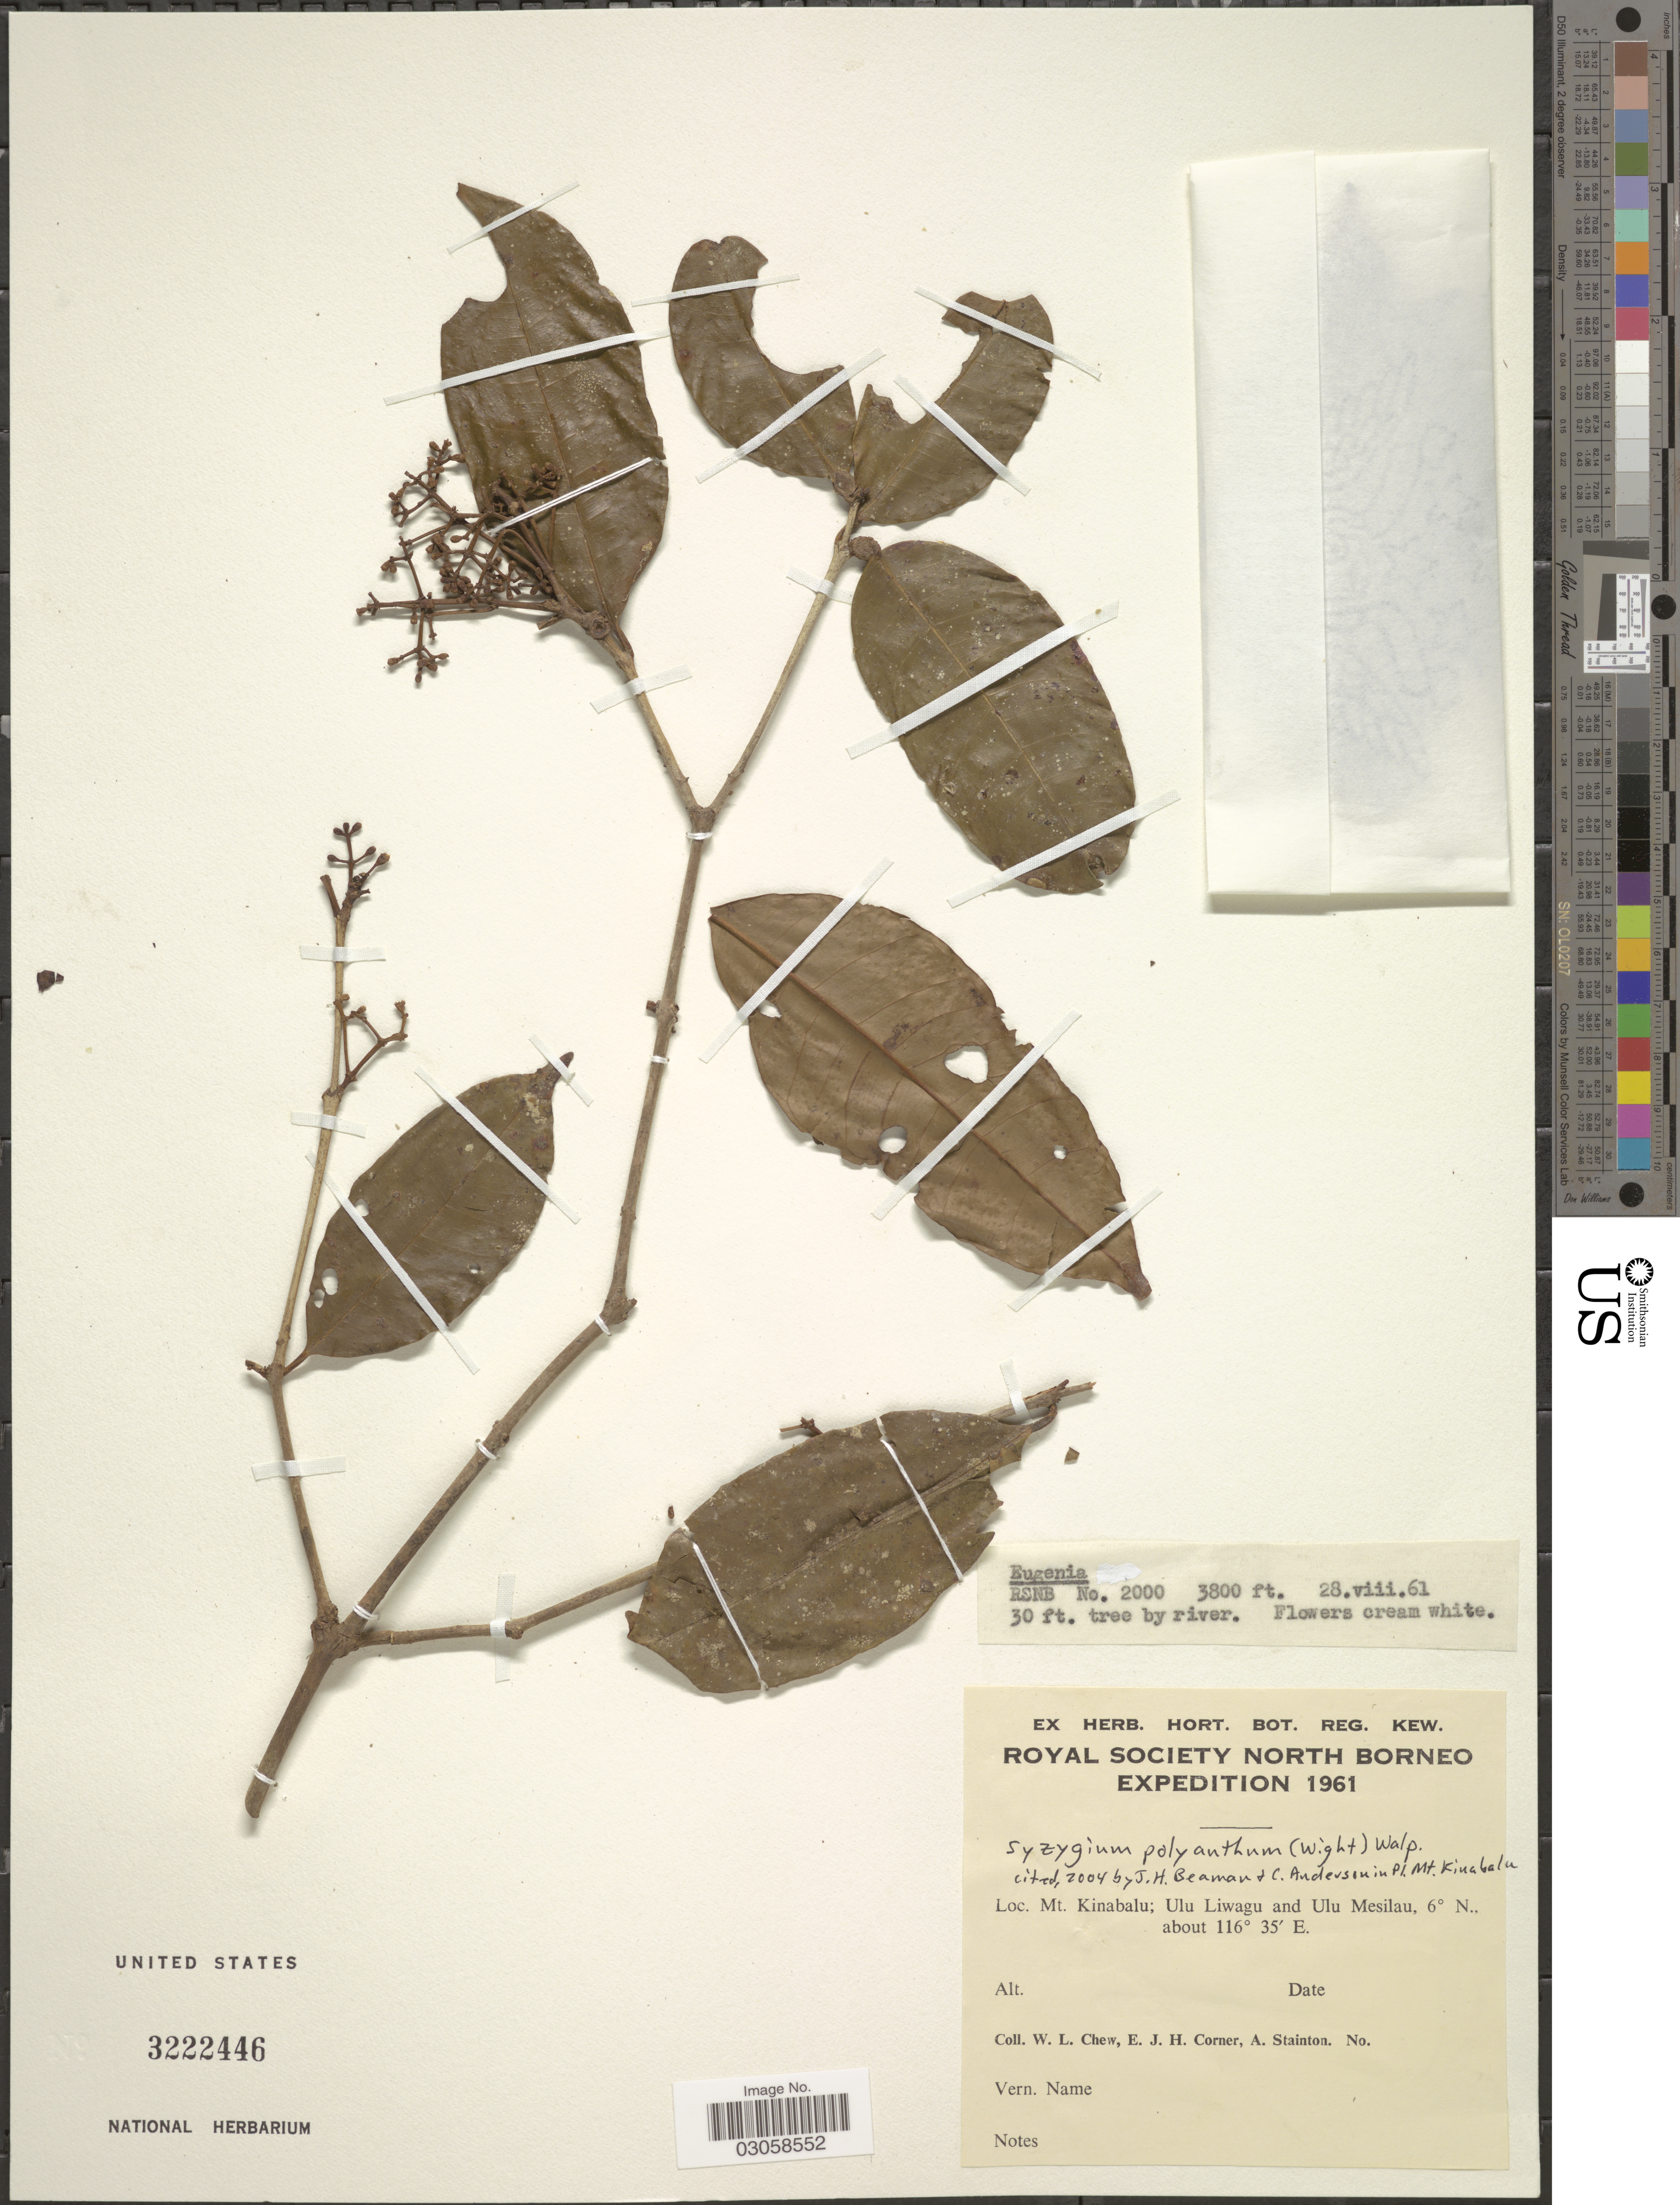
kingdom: Plantae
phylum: Tracheophyta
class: Magnoliopsida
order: Myrtales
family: Myrtaceae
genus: Syzygium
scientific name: Syzygium polyanthum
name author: (Wight) Walp.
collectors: W. Chew, E. Corner & A. Stainton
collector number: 2000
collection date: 1961-08-28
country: Malaysia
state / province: Sabah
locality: Mt. Kinabalu; Ulu Liwagu and Ulu Mesilau.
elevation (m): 1158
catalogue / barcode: US 3222446